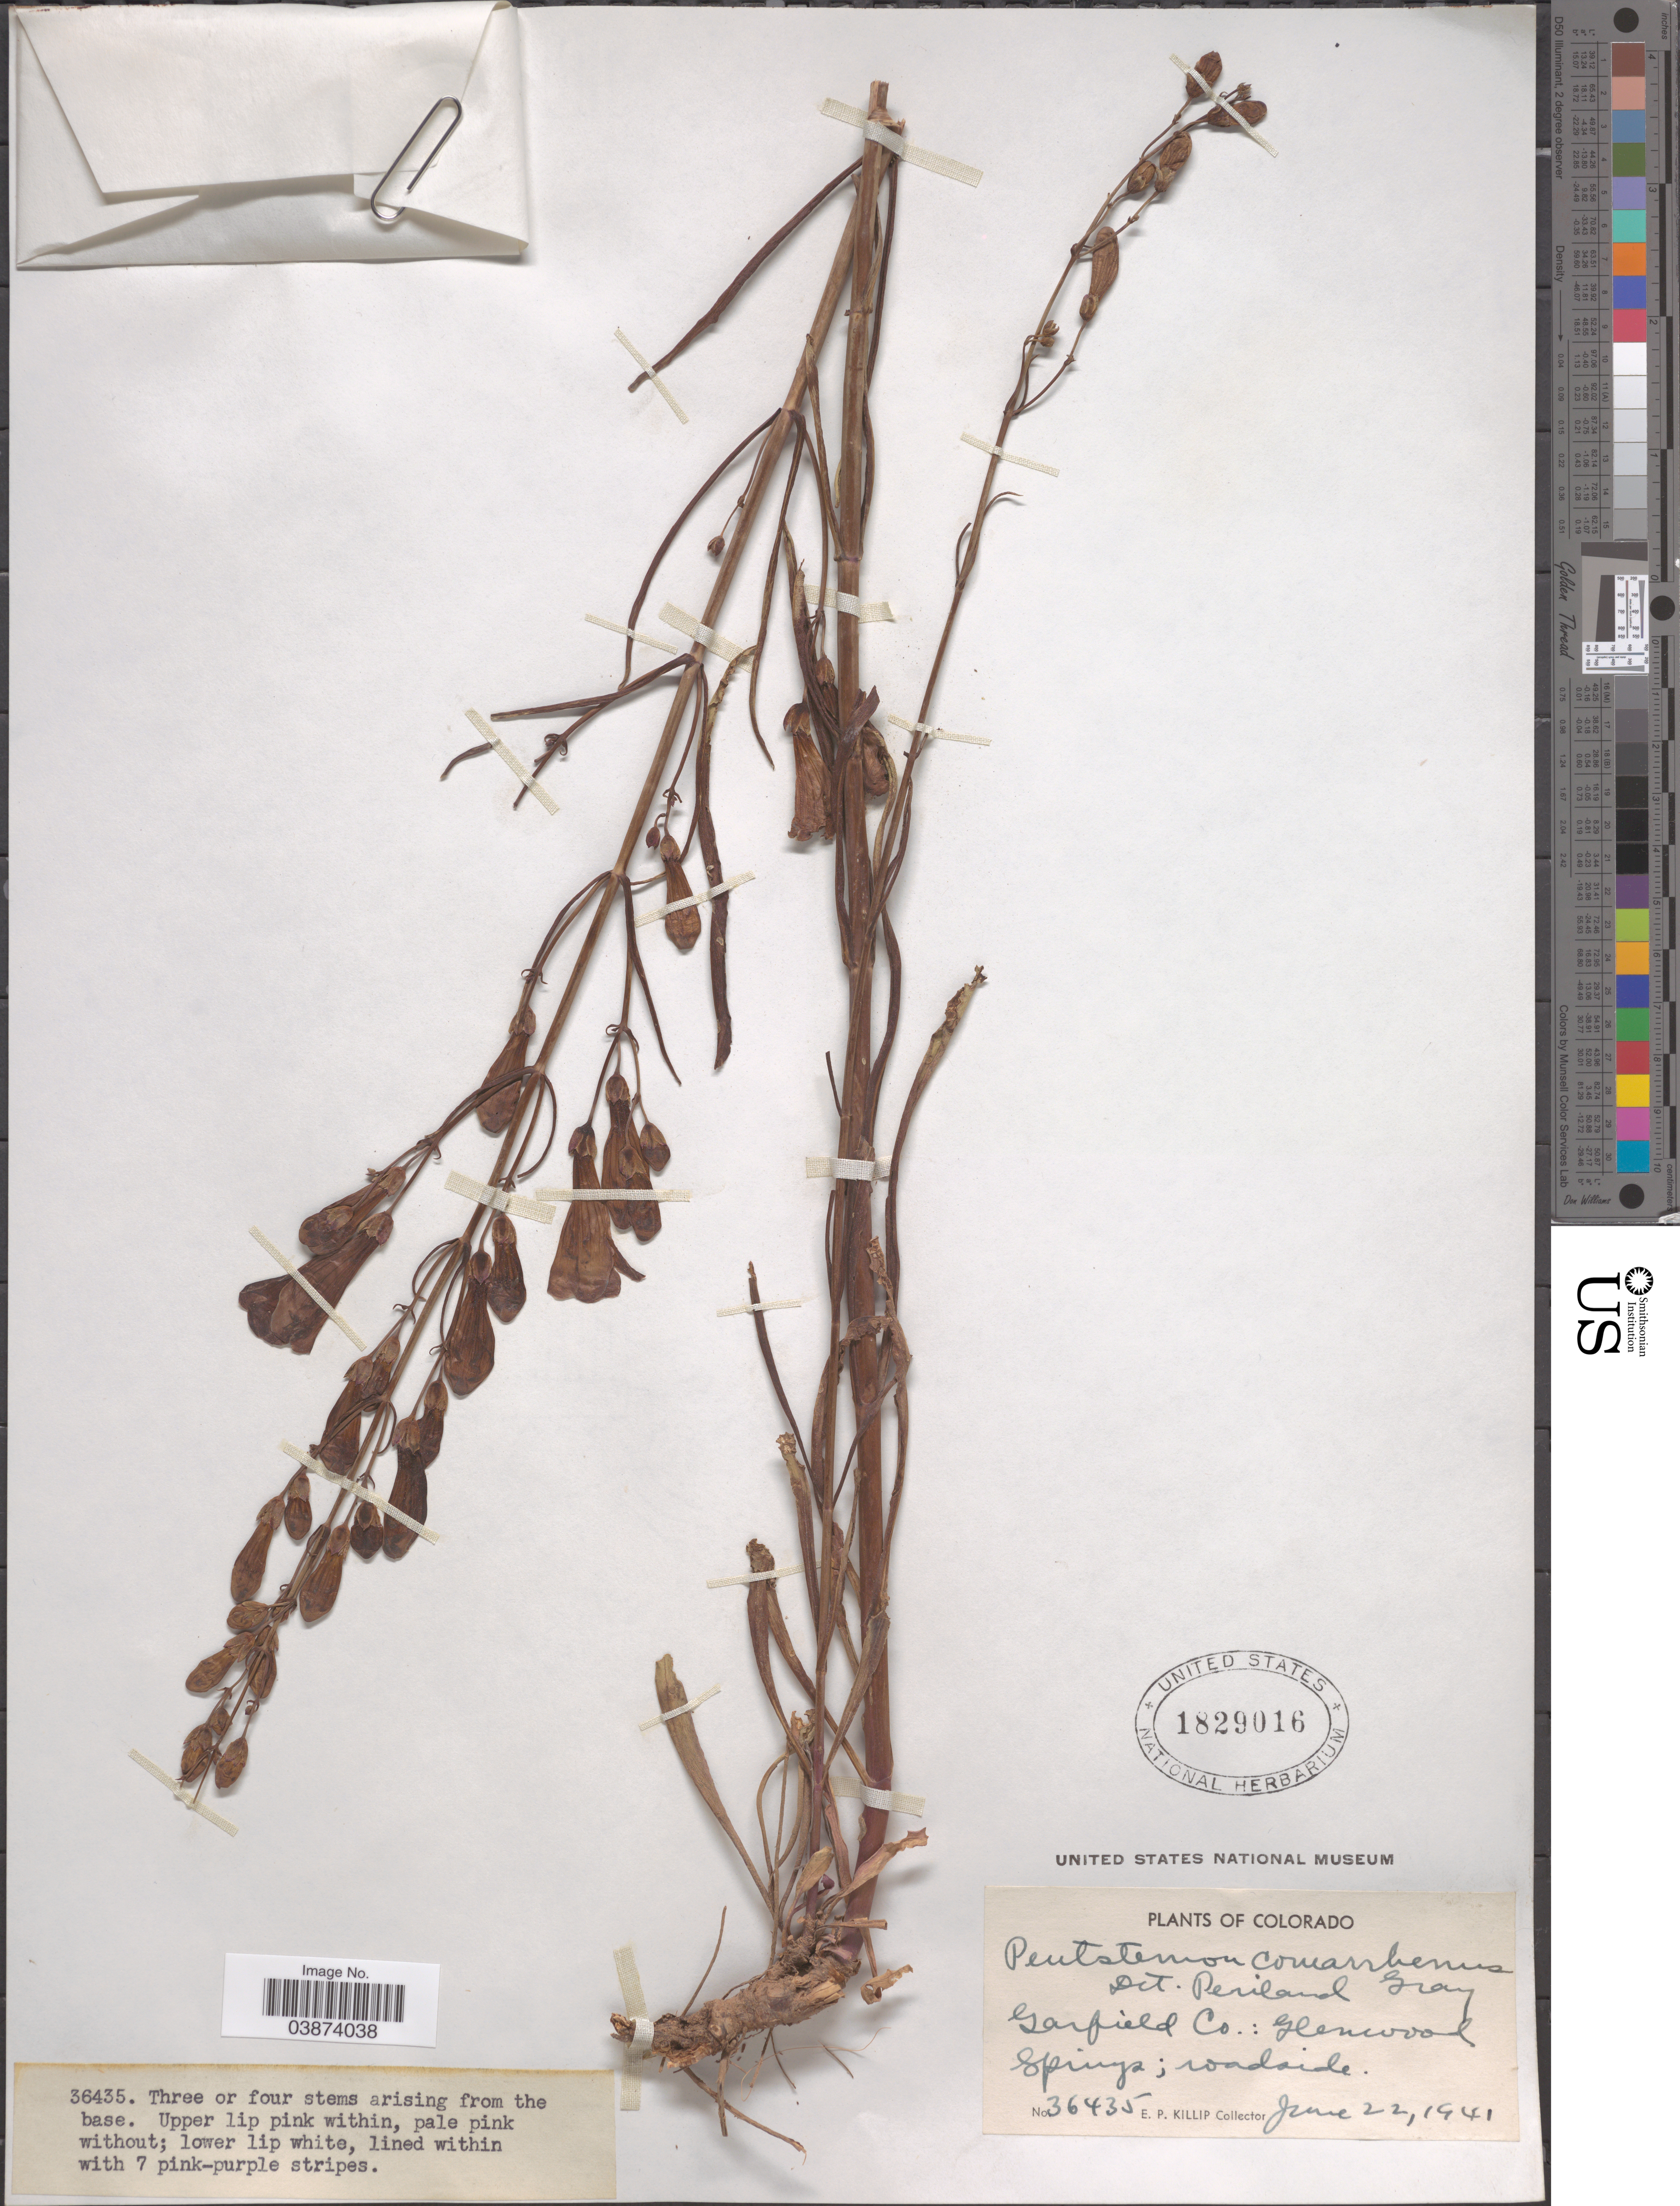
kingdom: Plantae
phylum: Tracheophyta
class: Magnoliopsida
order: Lamiales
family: Plantaginaceae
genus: Penstemon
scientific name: Penstemon comarrhenus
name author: A. Gray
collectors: E. P. Killip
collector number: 36435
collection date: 1941-06-22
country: United States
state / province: Colorado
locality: Garfield Co: Glenwood Springs.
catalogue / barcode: US 1829016